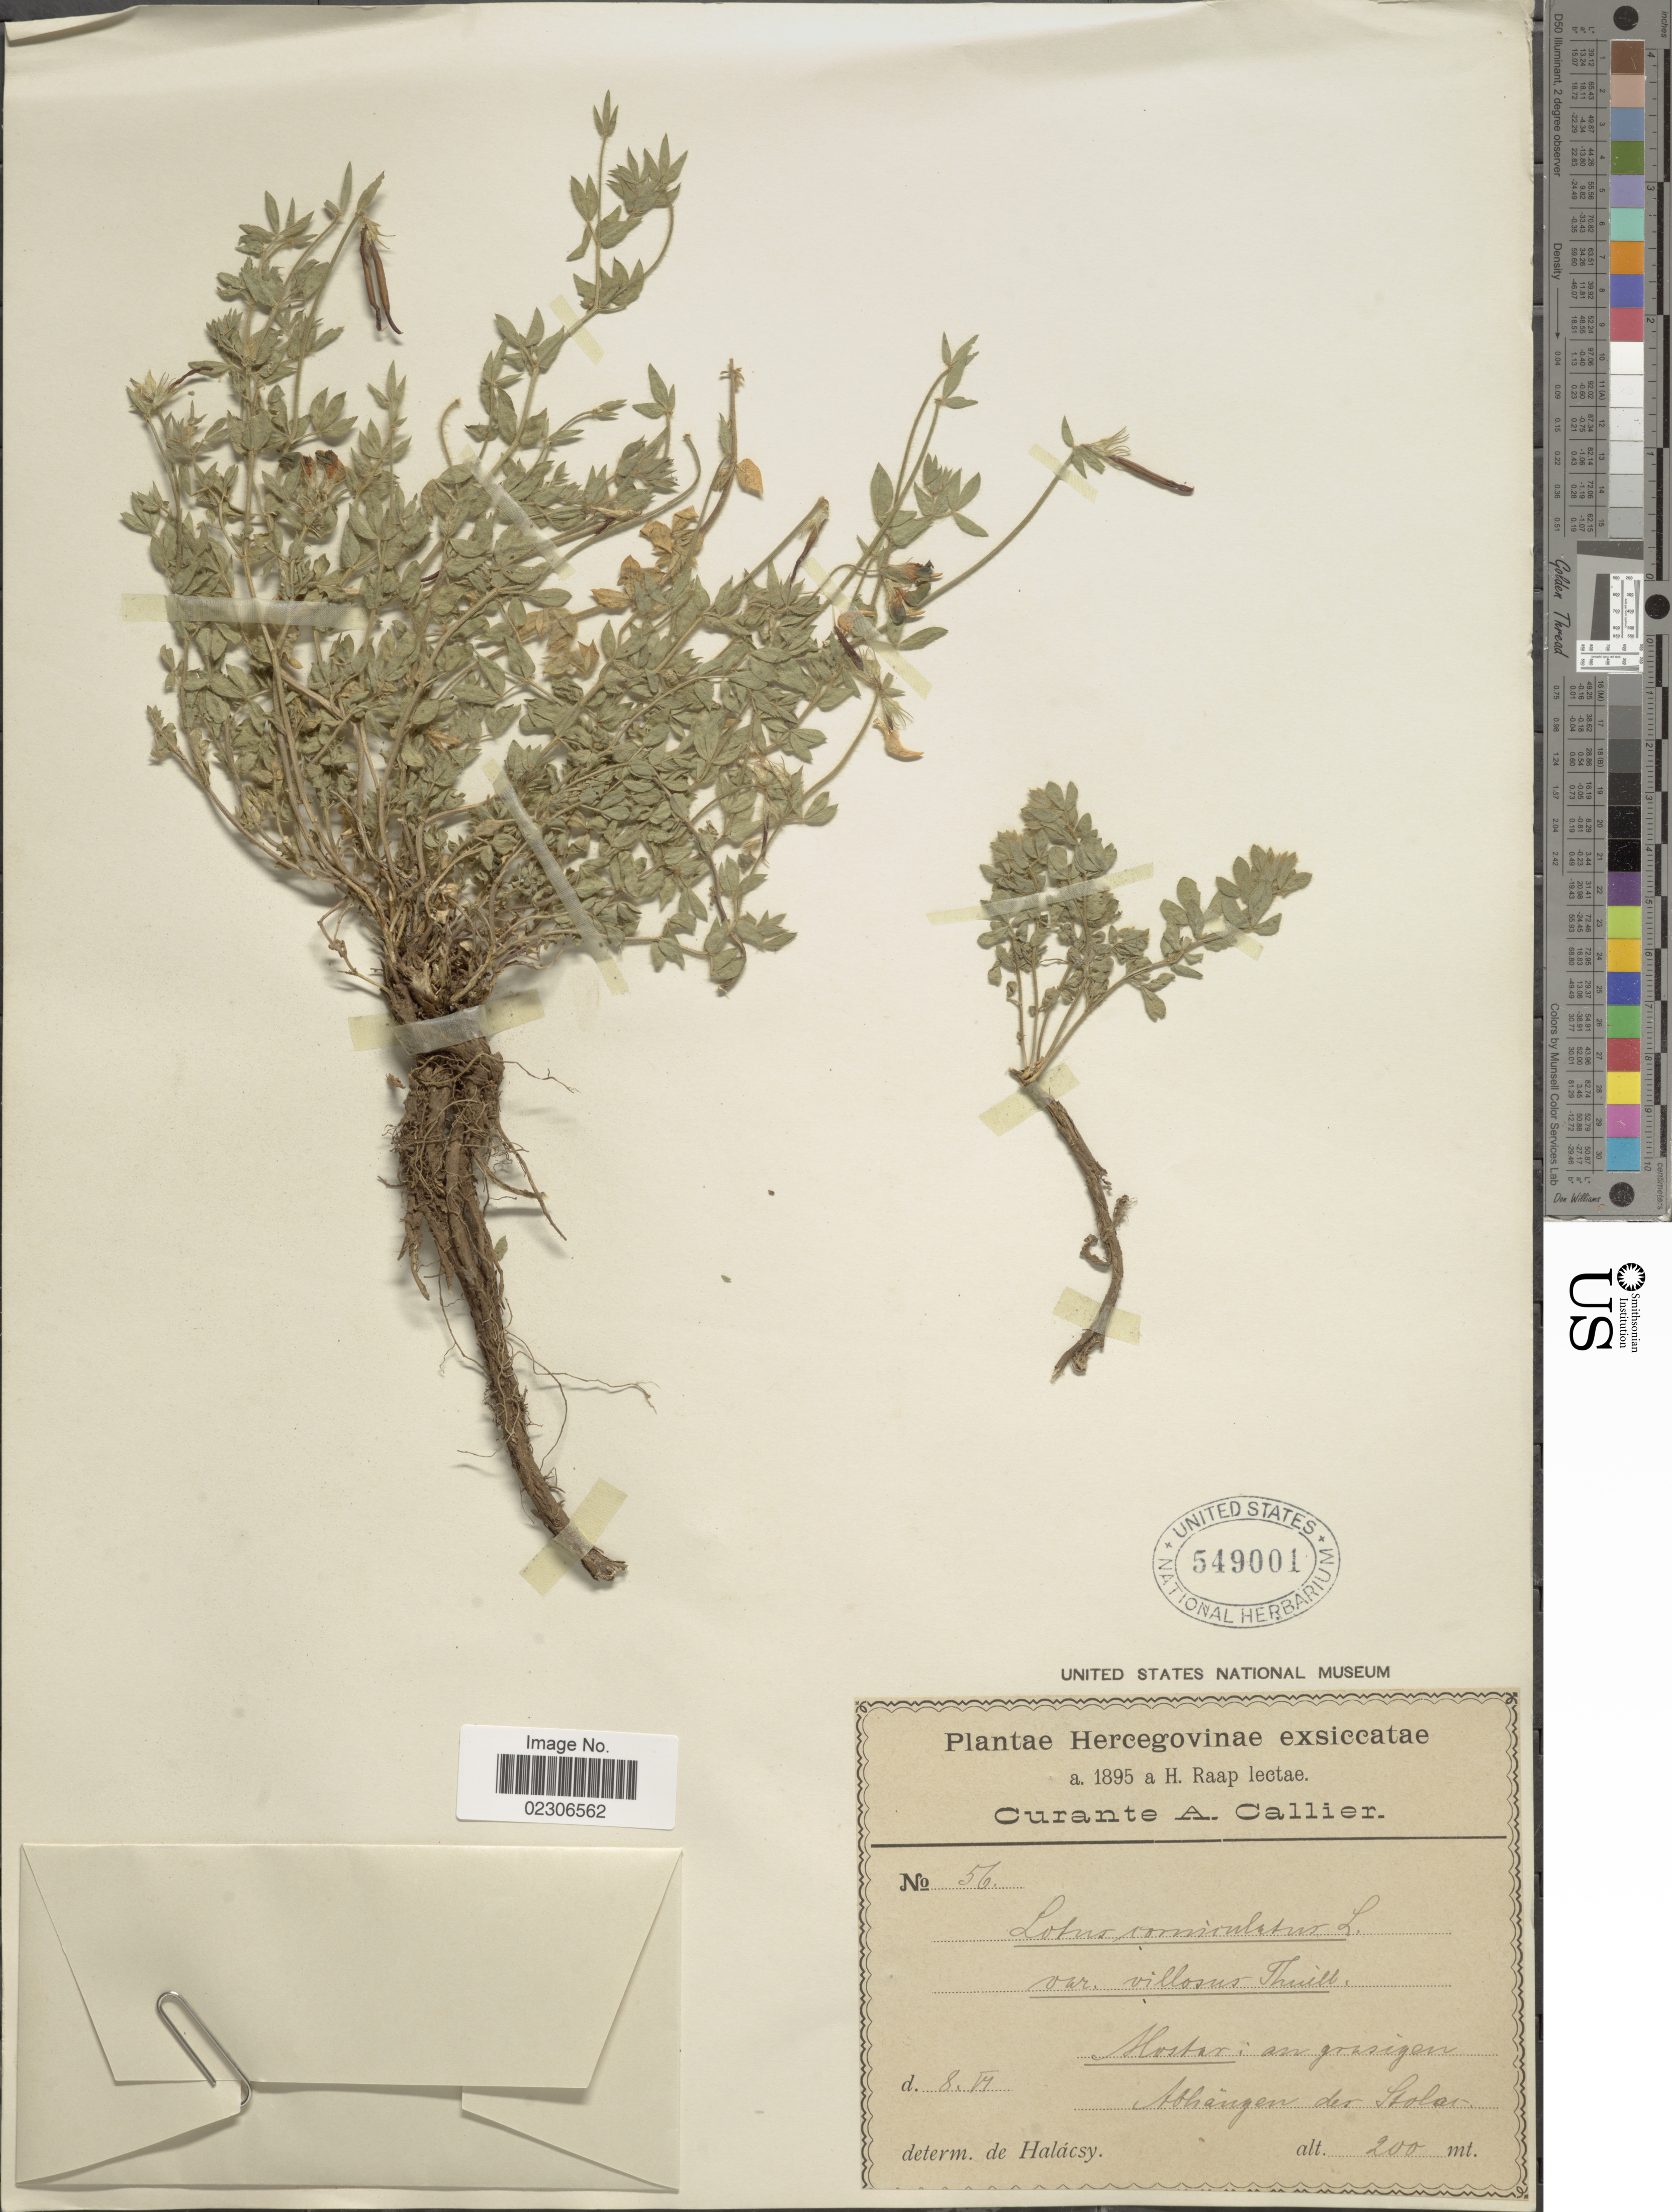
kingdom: Plantae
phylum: Tracheophyta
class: Magnoliopsida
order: Fabales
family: Fabaceae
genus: Lotus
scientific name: Lotus corniculatus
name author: L.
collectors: H. Raap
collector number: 56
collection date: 1895-06-08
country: Bosnia and Herzegovina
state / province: Federation of B&H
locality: Hercegovinae. Mostar: an grasigen Abhängen der Stolac [interpreted]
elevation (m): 200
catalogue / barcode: US 549001